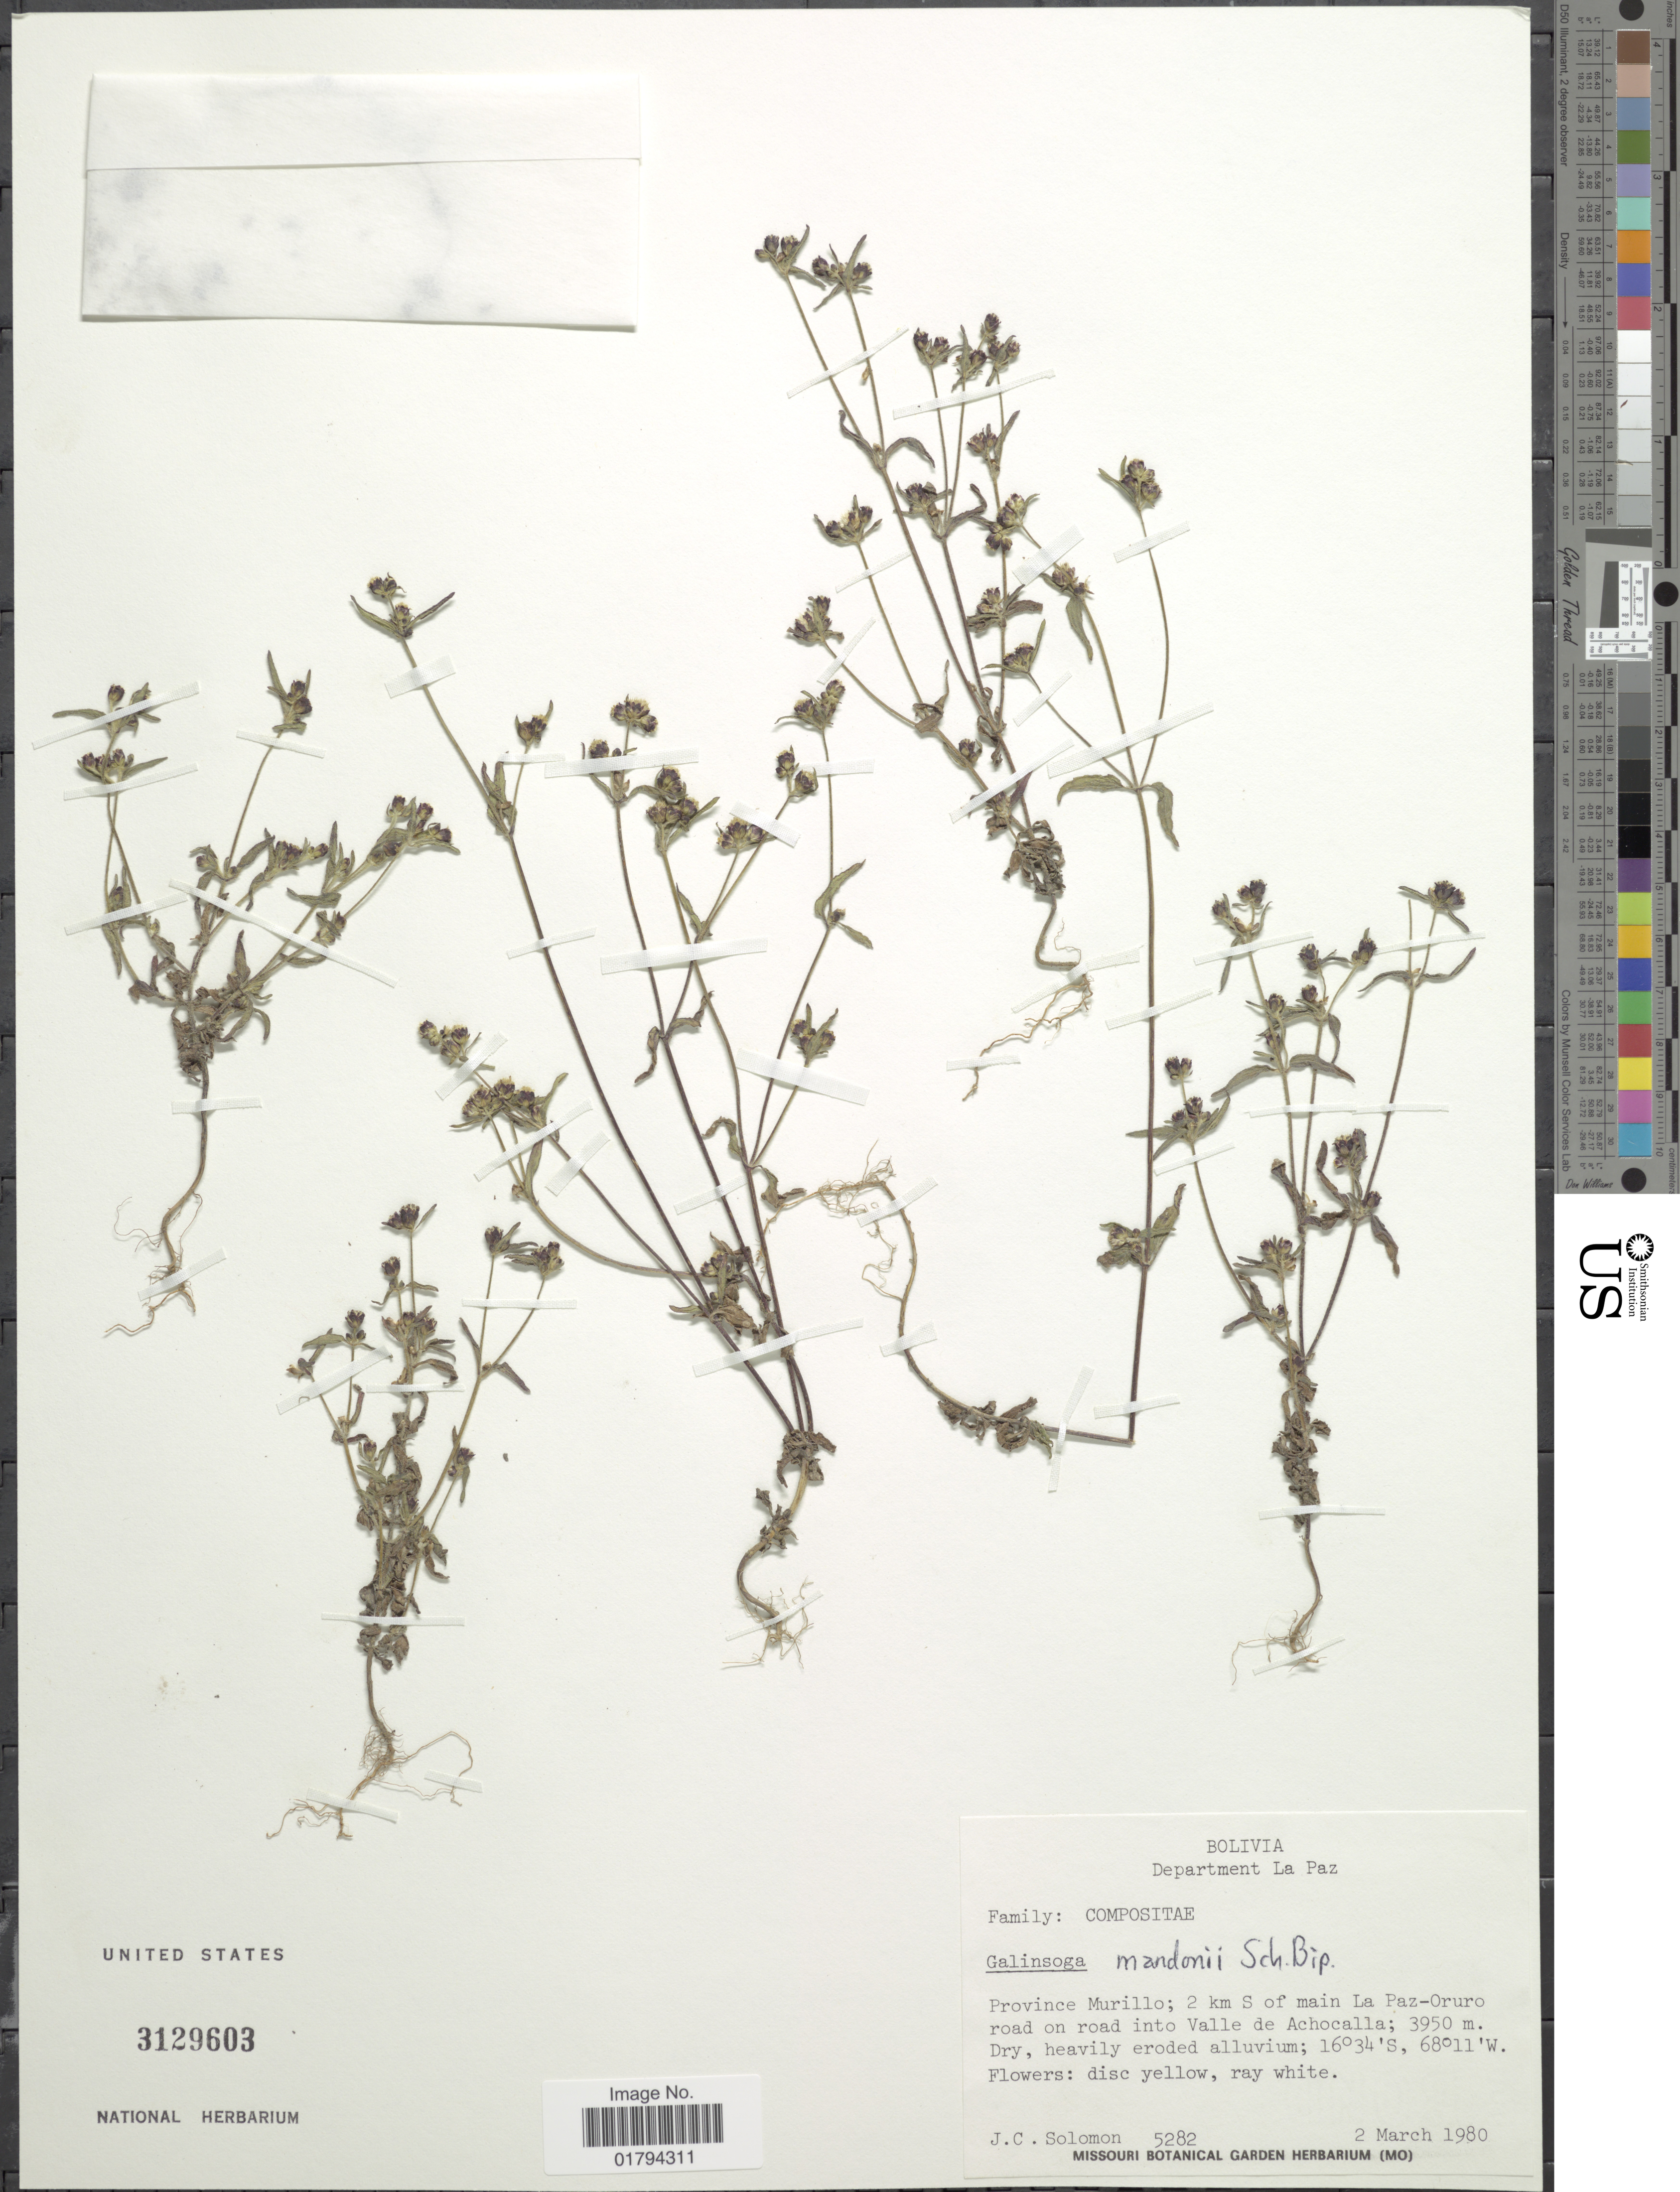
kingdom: Plantae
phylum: Tracheophyta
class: Magnoliopsida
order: Asterales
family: Asteraceae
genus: Galinsoga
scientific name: Galinsoga mandonii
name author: Sch. Bip.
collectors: J. C. Solomon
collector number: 5282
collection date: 1980-03-02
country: Bolivia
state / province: La Paz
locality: Province Murillo; 2 km S of main La Paz-Oruro road on road into Valle de Achocalla.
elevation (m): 3950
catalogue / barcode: US 3129603